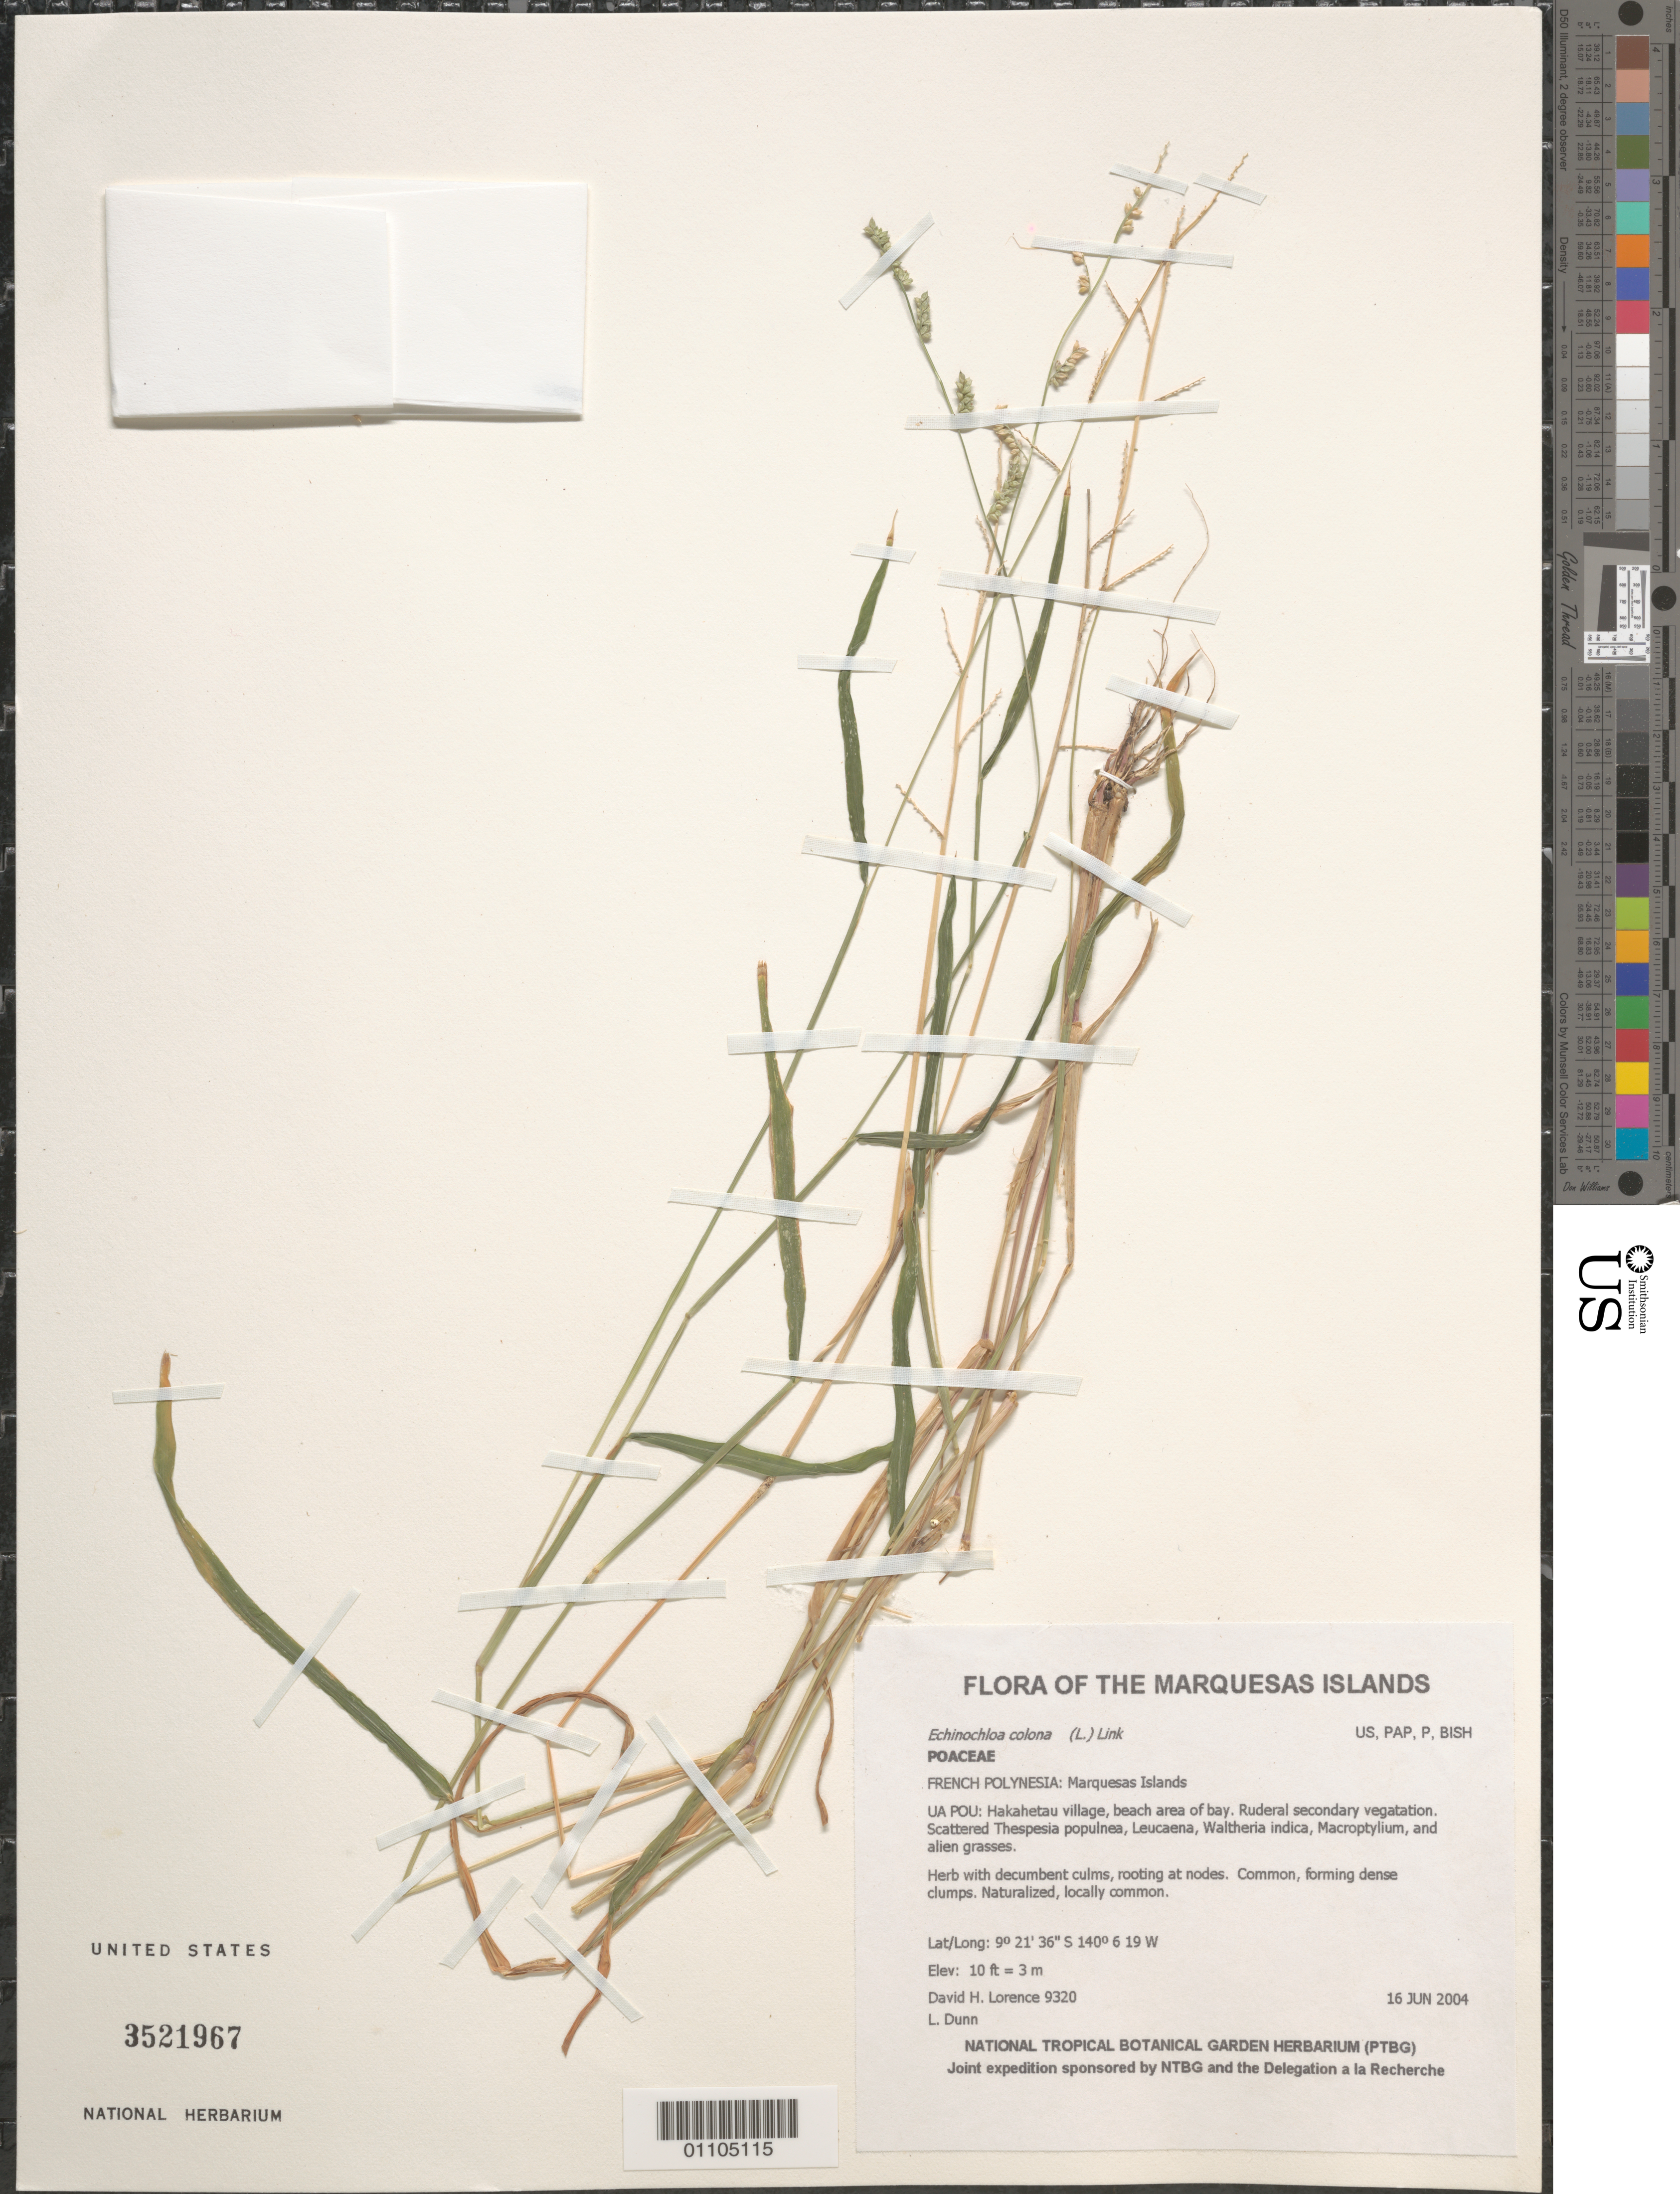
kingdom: Plantae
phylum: Tracheophyta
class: Liliopsida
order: Poales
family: Poaceae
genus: Echinochloa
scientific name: Echinochloa colona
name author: (L.) Link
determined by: Lorence, David H., (PTBG), National Tropical Botanical Garden (UNITED STATES)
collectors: D. Lorence & L. Dunn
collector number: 9320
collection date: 2004-06-16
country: French Polynesia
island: Ua Pou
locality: Hakahetau village, beach area of bay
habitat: Ruderal secondary vegatation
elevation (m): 3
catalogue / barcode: US 3521967